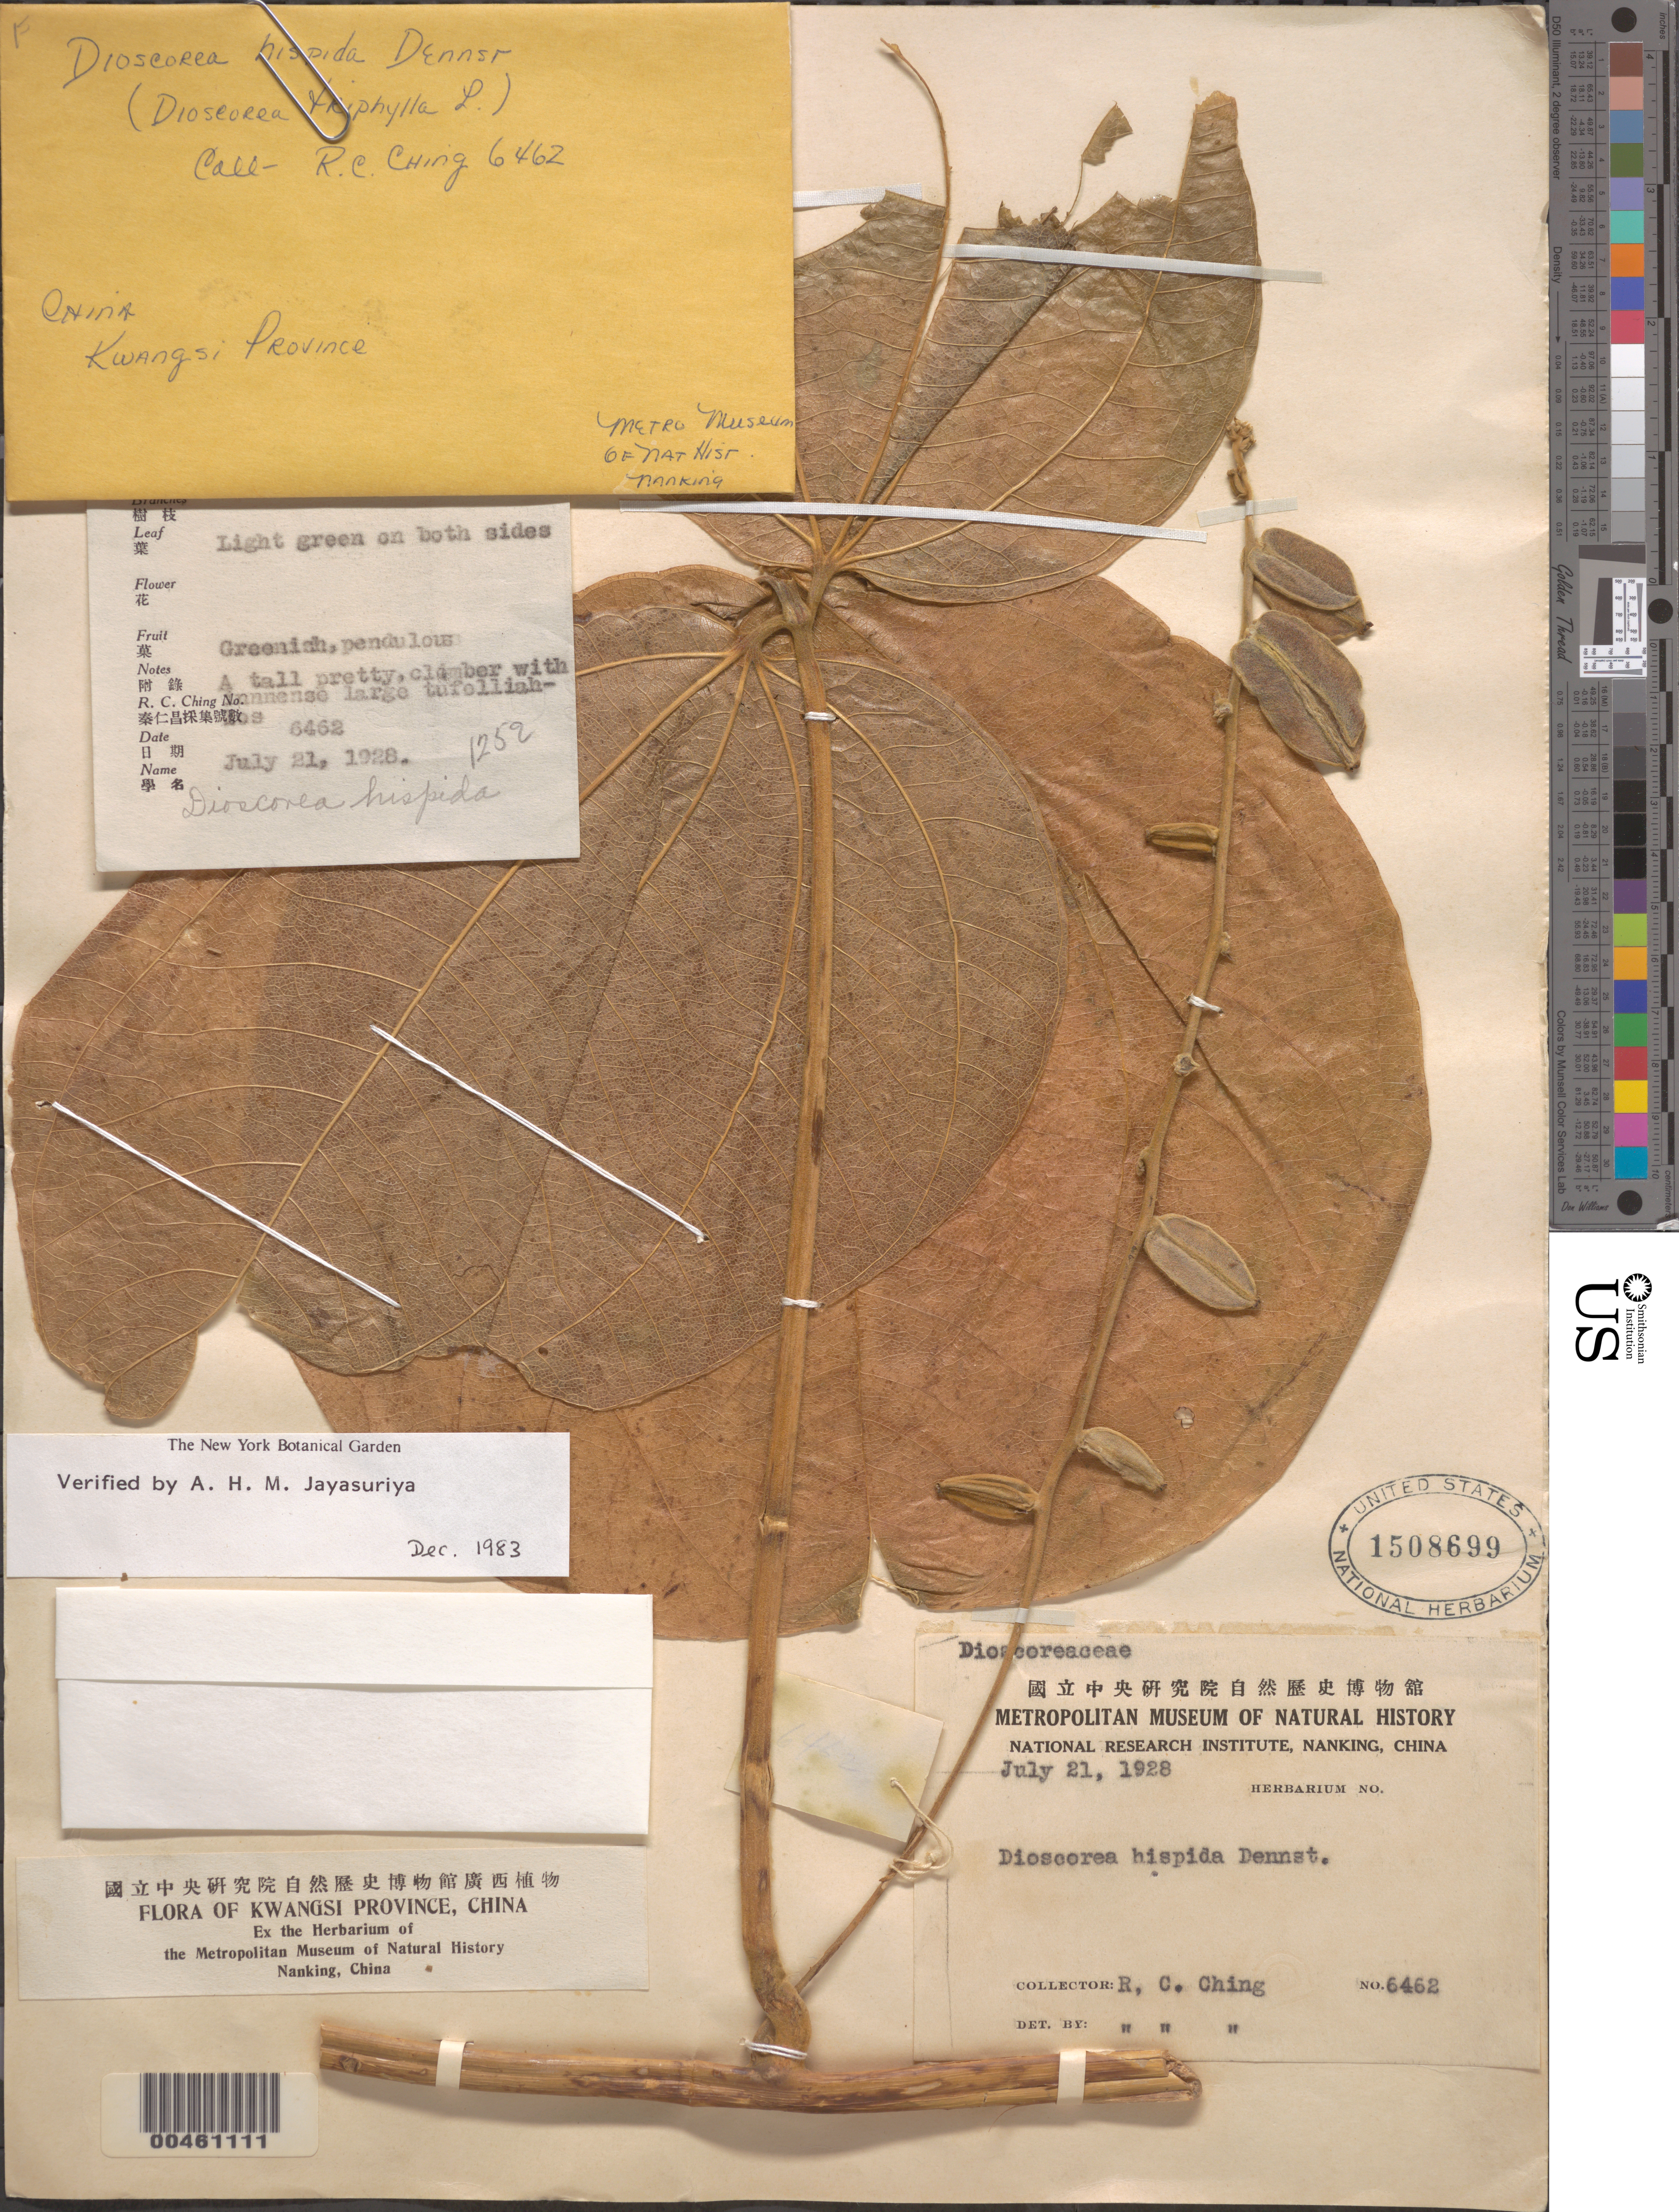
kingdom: Plantae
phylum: Tracheophyta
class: Liliopsida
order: Dioscoreales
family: Dioscoreaceae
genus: Dioscorea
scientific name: Dioscorea hispida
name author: Dennst.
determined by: Ching, R. C.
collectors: R. C. Ching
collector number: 6462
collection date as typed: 21 Jul 1928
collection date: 1928-07-21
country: China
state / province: Guangxi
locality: Hoo Chih District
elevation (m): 427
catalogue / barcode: US 1508699